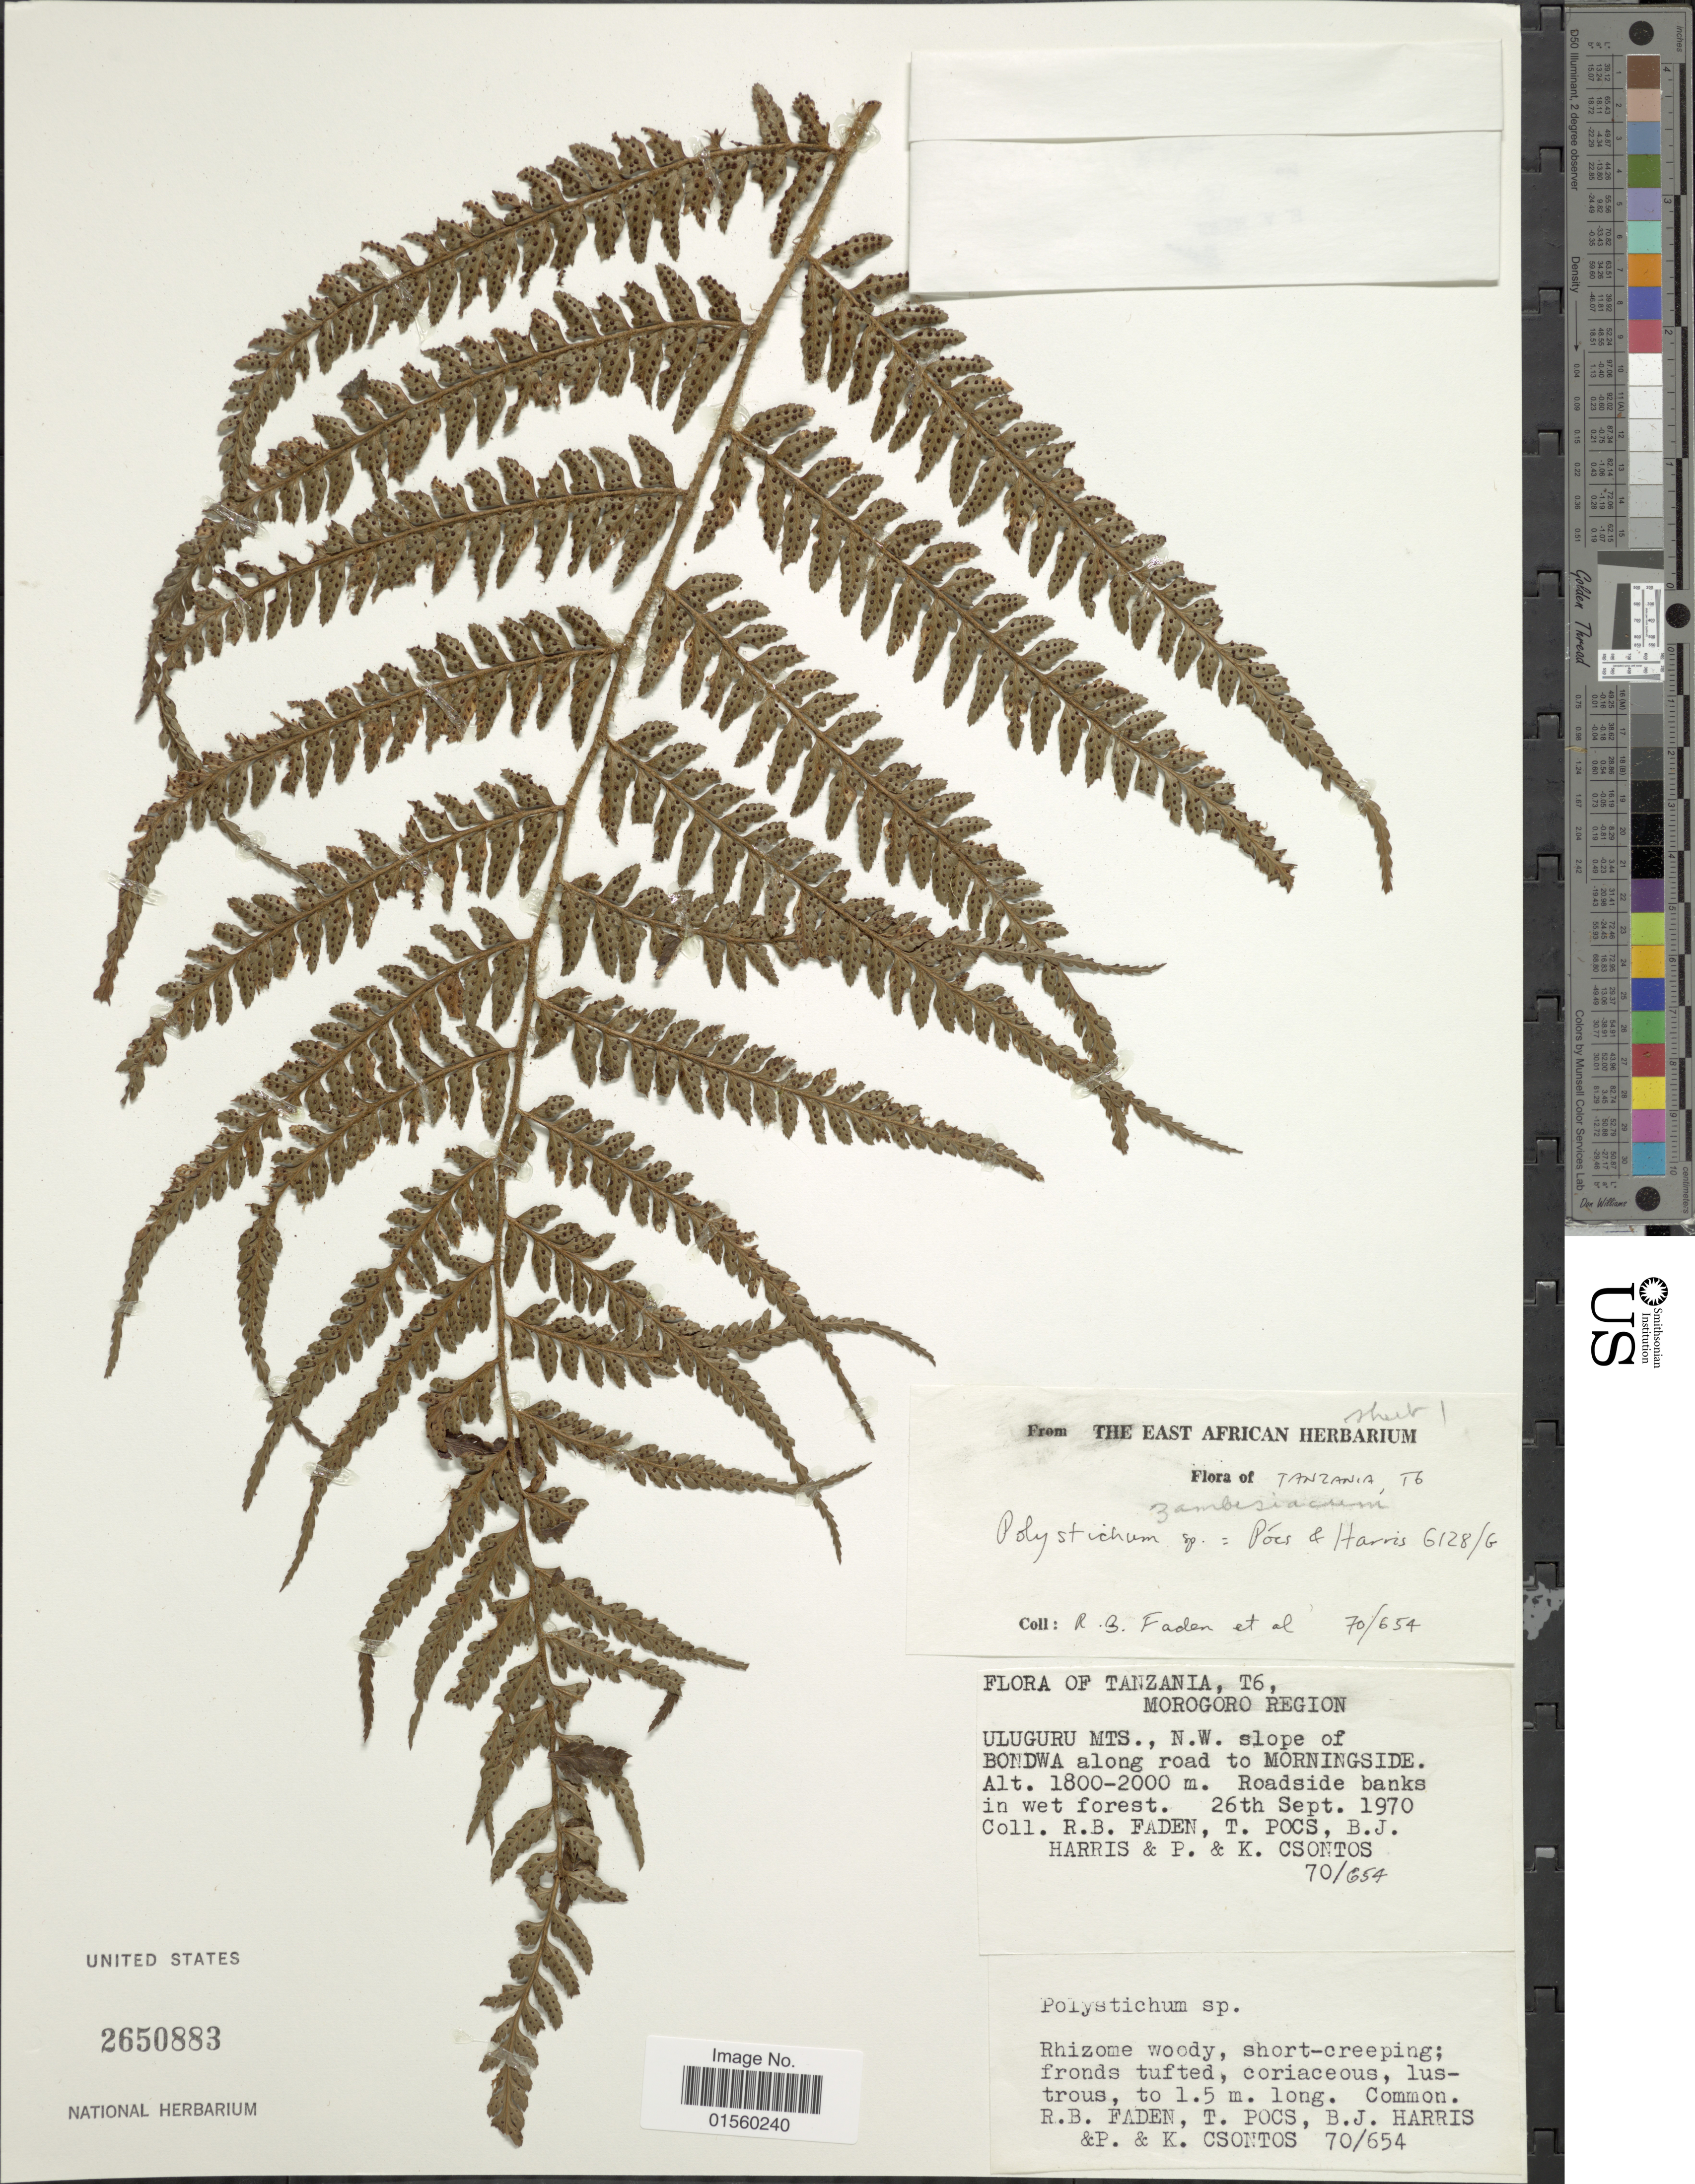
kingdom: Plantae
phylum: Tracheophyta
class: Polypodiopsida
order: Polypodiales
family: Dryopteridaceae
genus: Polystichum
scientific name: Polystichum zambesiacum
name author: Schelpe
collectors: R. B. Faden, T. Pocs, B. J. Harris & K. Csontos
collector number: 70/654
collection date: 1970-09-26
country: Tanzania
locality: Morogoro Region, Uluguru Mts. N. W. slope of Bondwa along road to Morningside. Roadside banks in wet forest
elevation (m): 1800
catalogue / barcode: US 2650883